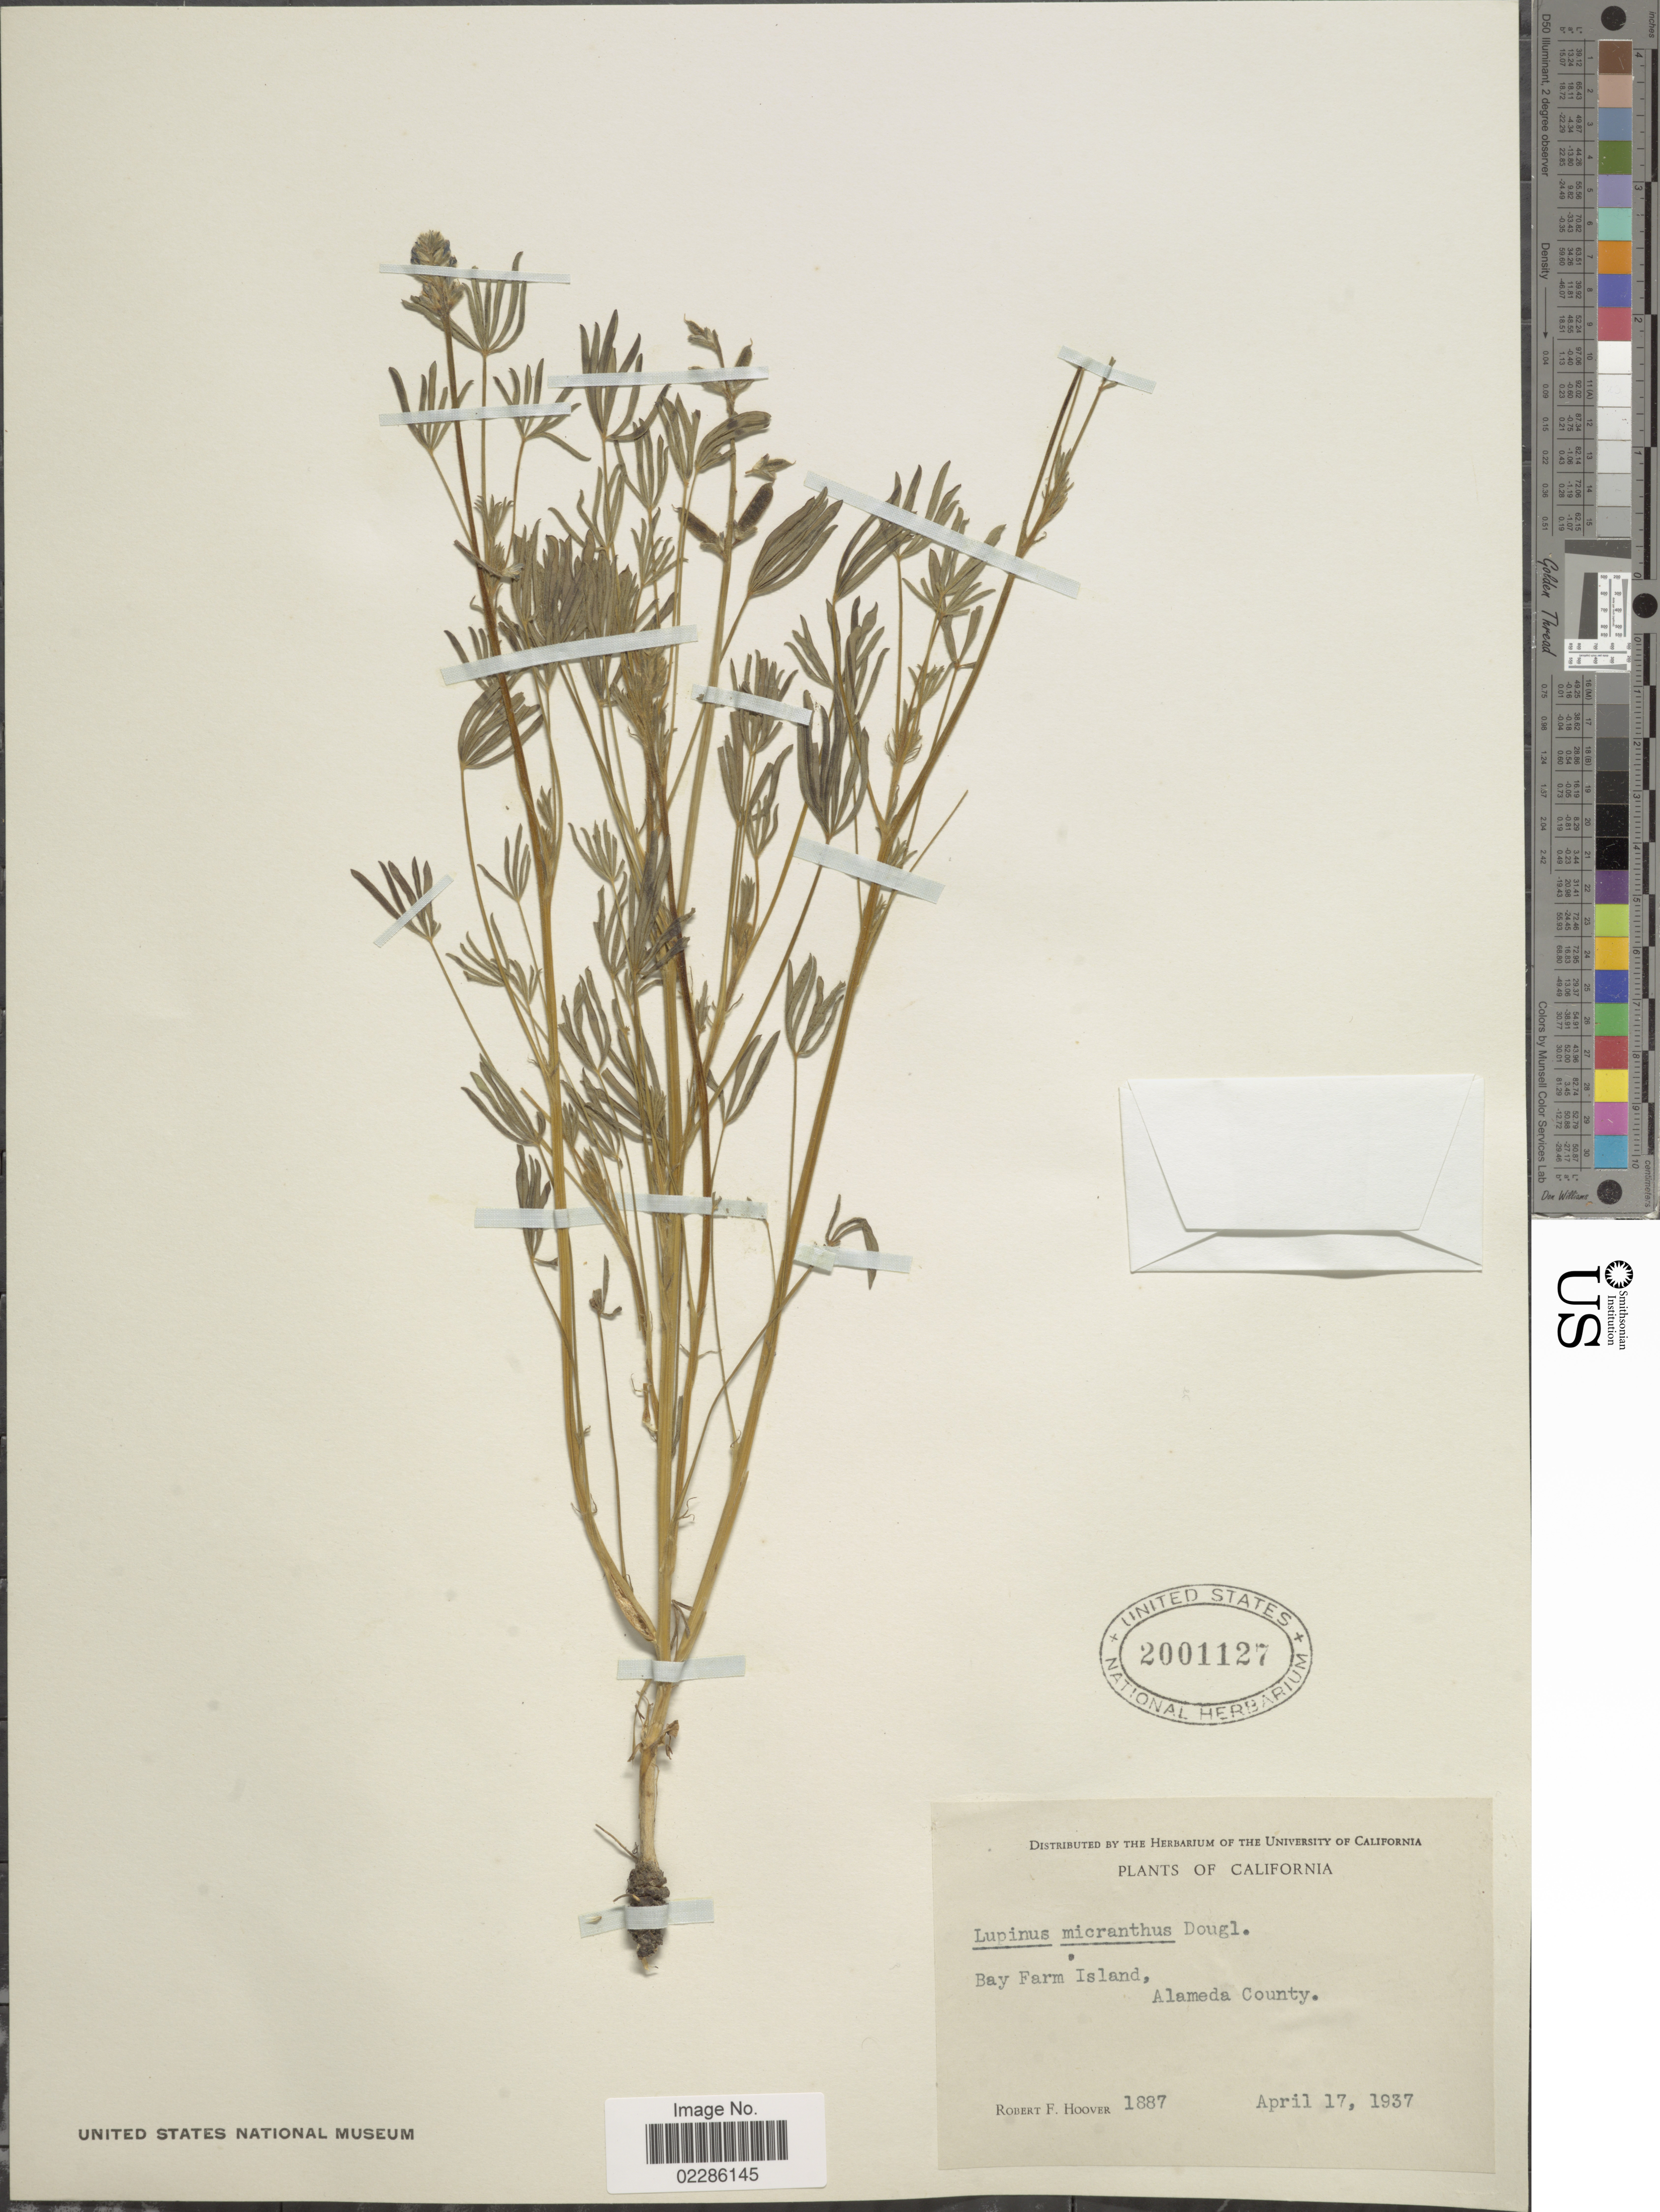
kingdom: Plantae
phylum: Tracheophyta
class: Magnoliopsida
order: Fabales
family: Fabaceae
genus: Lupinus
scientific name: Lupinus micranthus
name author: Douglas ex Lindl.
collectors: R. F. Hoover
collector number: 1887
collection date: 1937-04-17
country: United States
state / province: California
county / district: Alameda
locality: Bay Farm Island, Almeda County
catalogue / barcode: US 2001127